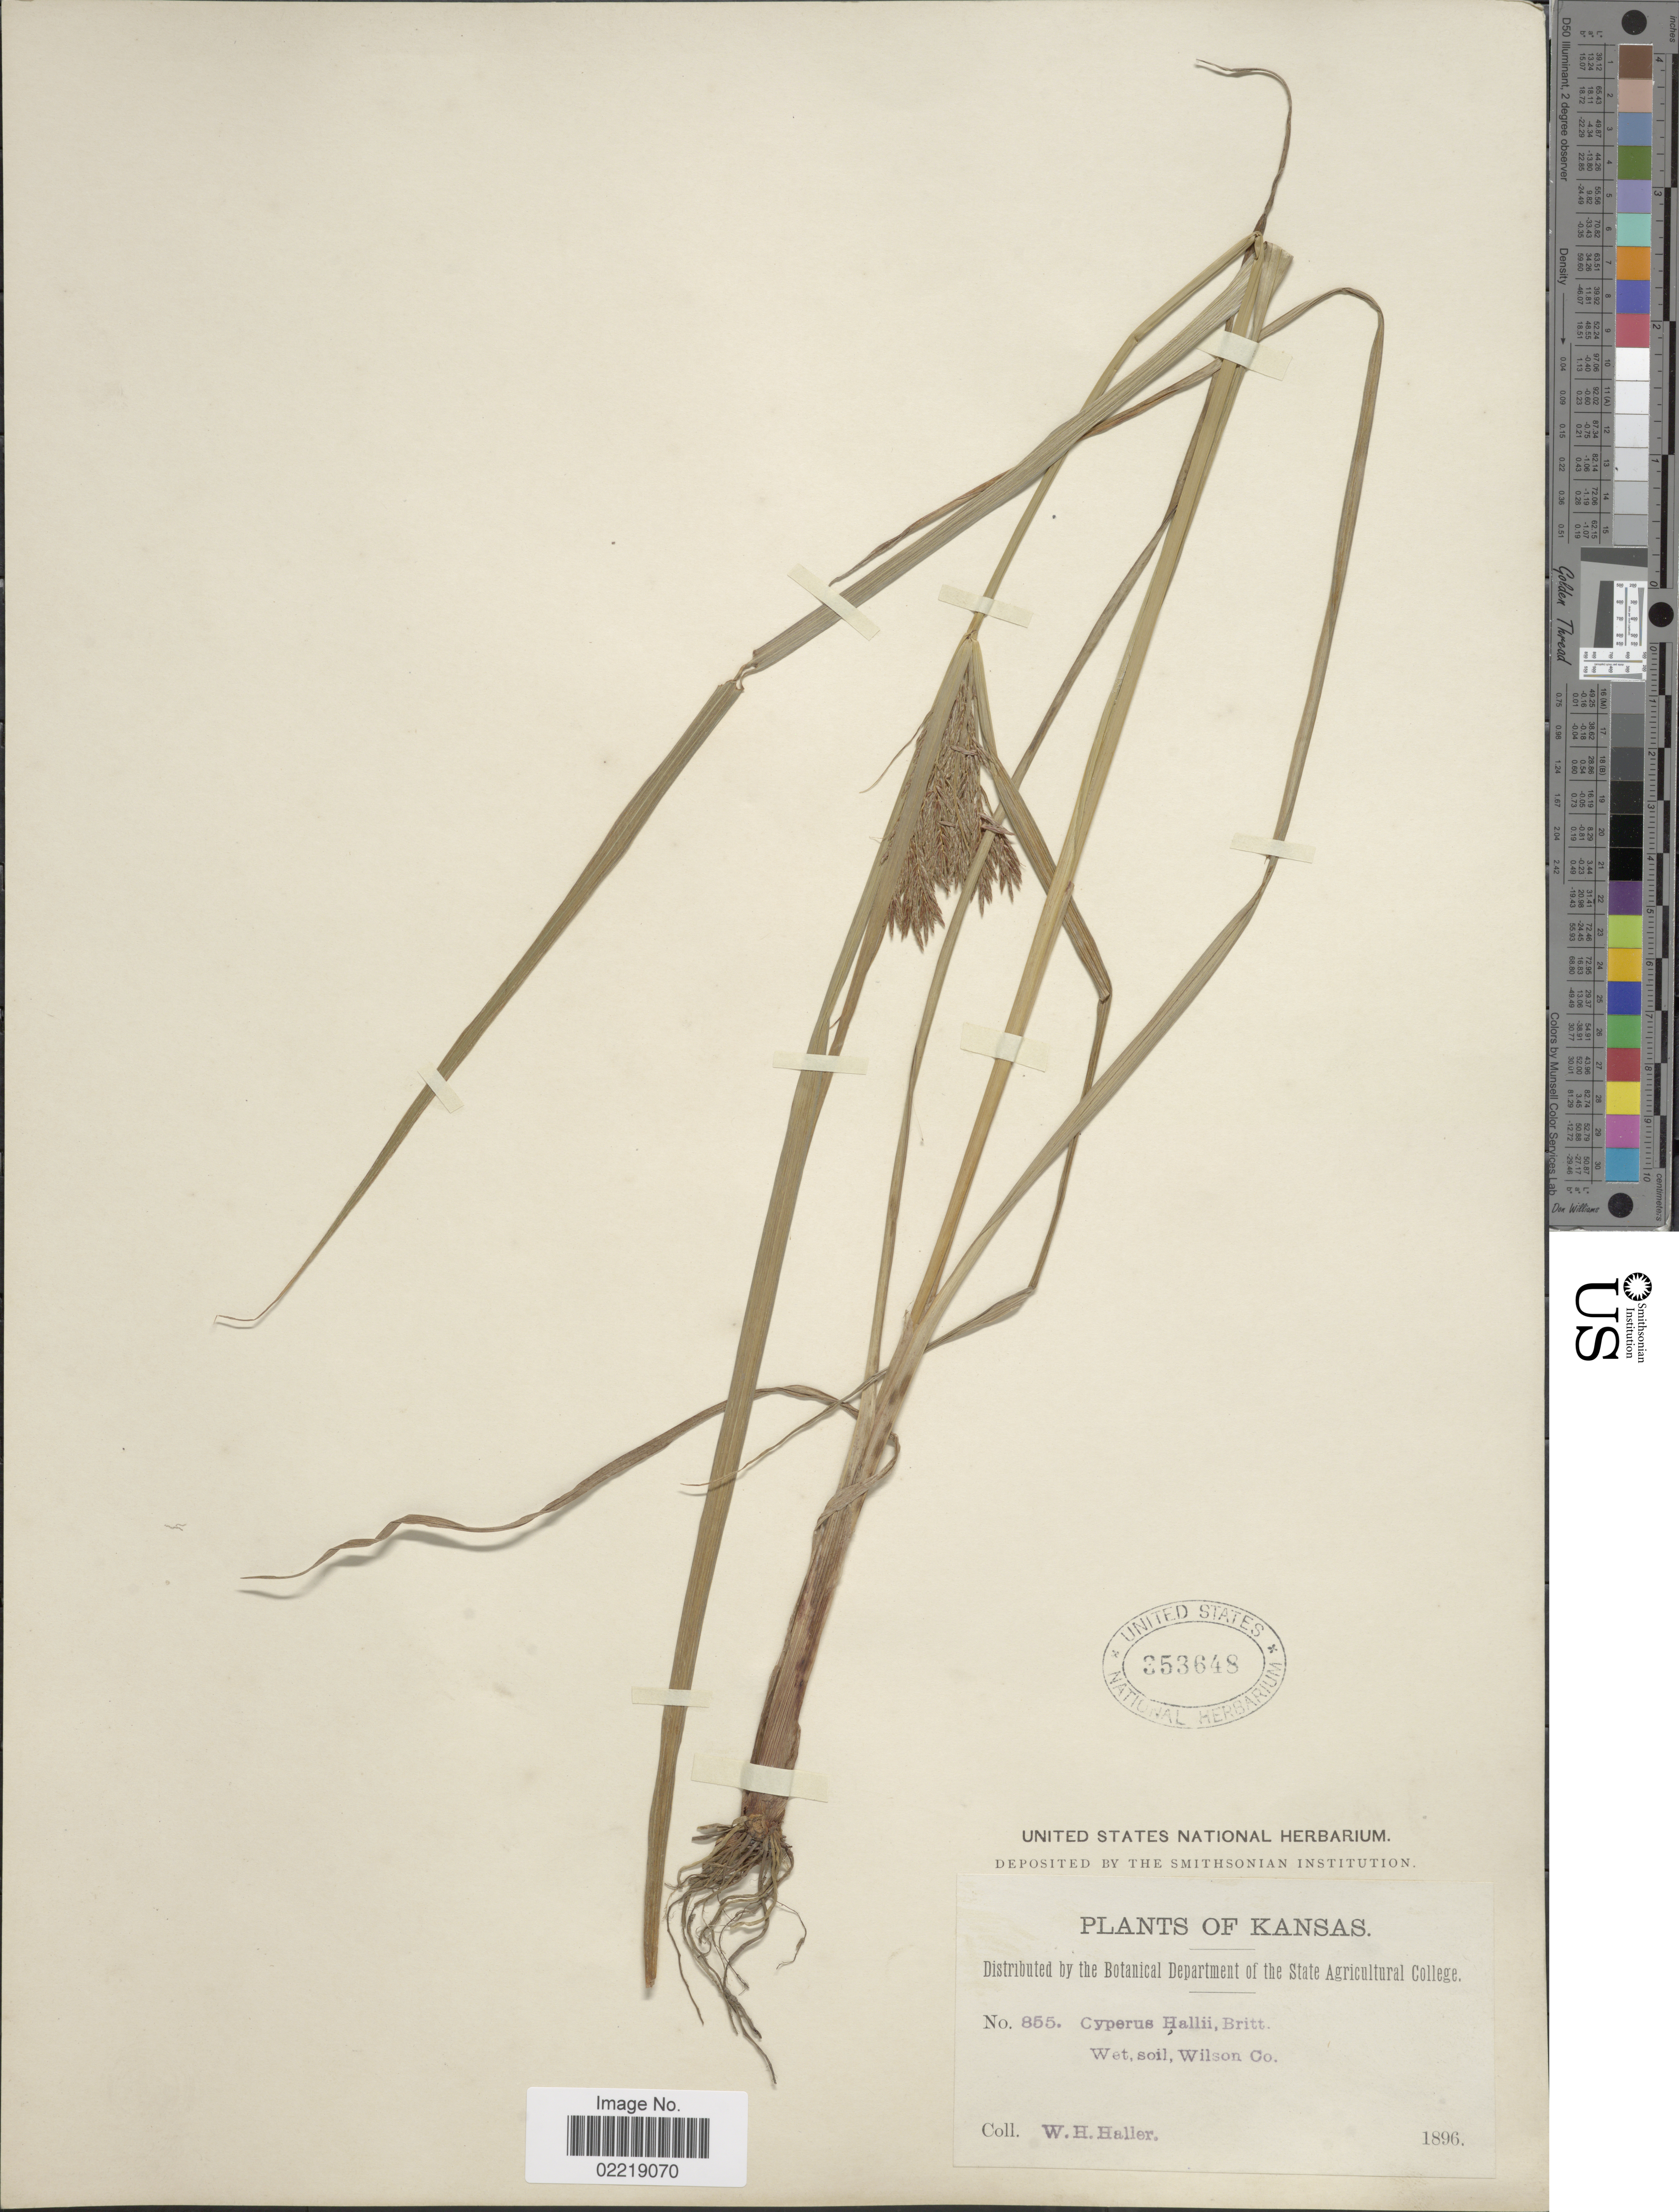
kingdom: Plantae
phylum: Tracheophyta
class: Liliopsida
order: Poales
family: Cyperaceae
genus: Cyperus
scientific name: Cyperus setigerus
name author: Torr. & Hook.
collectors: W. Haller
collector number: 855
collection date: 1896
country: United States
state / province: Kansas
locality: Wilson Co.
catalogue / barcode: US 353648